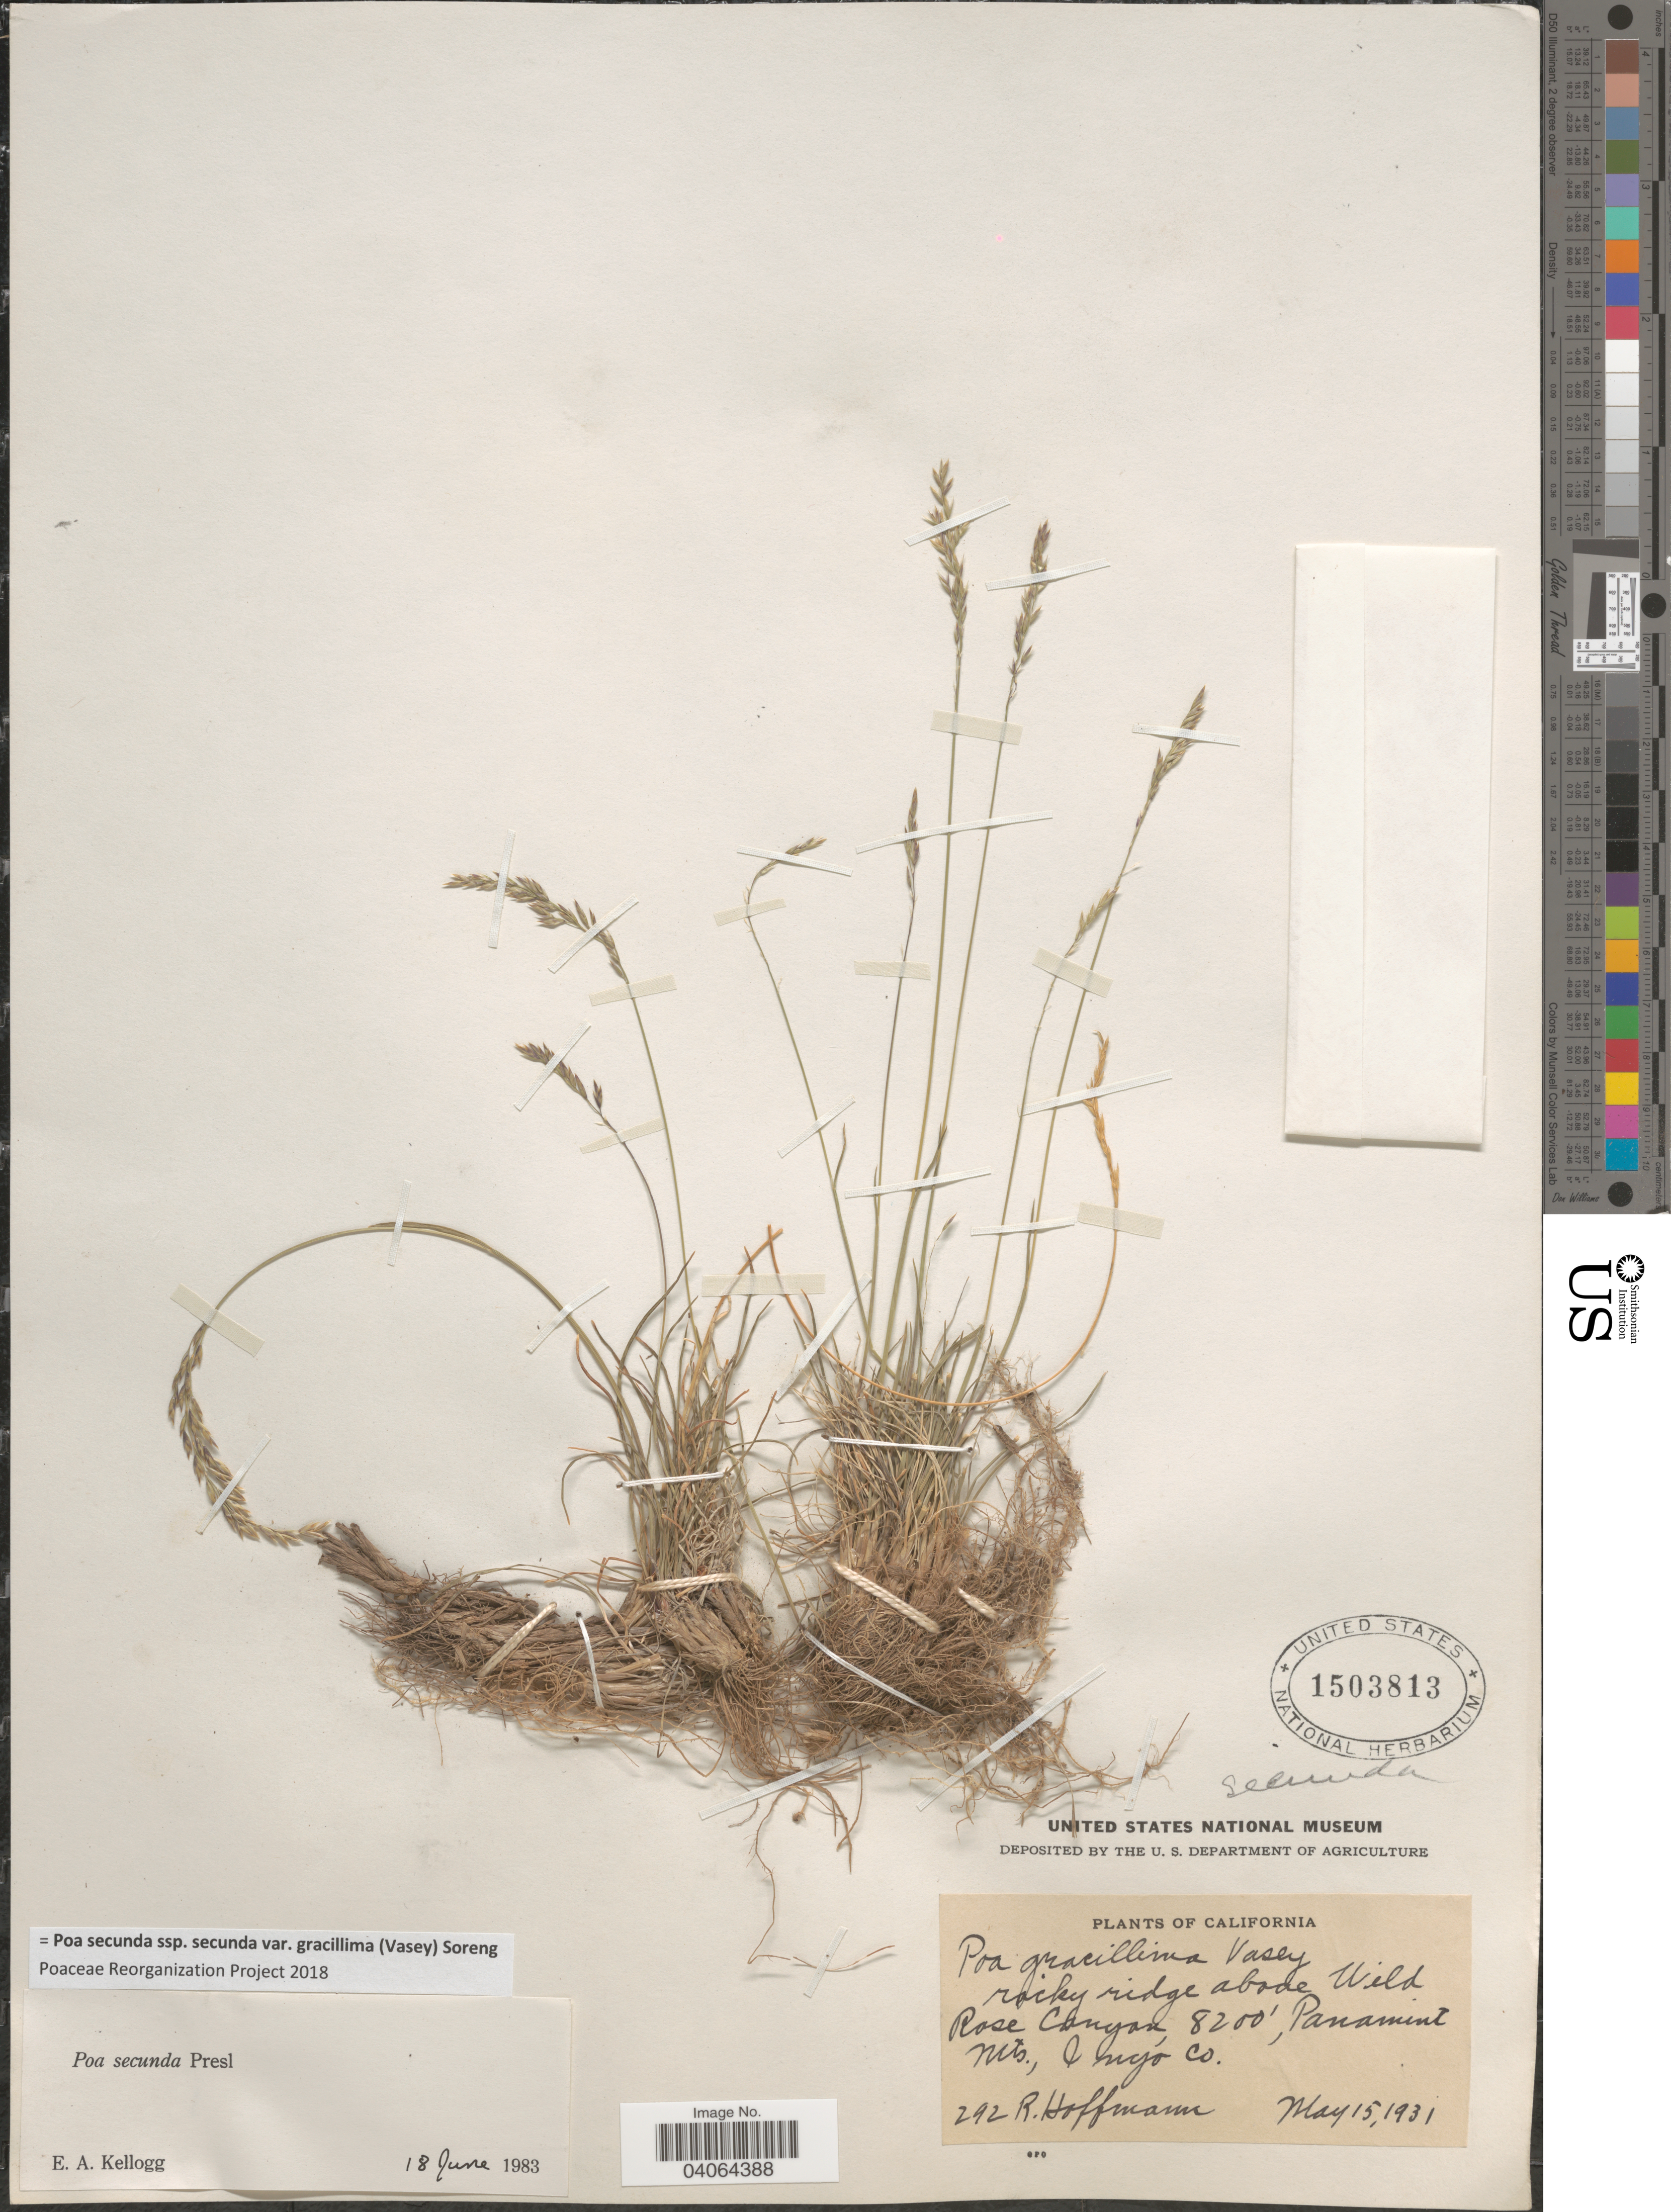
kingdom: Plantae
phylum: Tracheophyta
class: Liliopsida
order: Poales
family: Poaceae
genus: Poa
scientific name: Poa secunda subsp. secunda var. gracillima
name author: (Vasey) Soreng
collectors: R. Hoffman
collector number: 292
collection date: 1931-05-15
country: United States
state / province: California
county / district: Inyo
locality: Rocky ridge above Wild Rose Canyon. Panamint Mts., Inyo Co.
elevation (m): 2499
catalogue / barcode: US 1503813